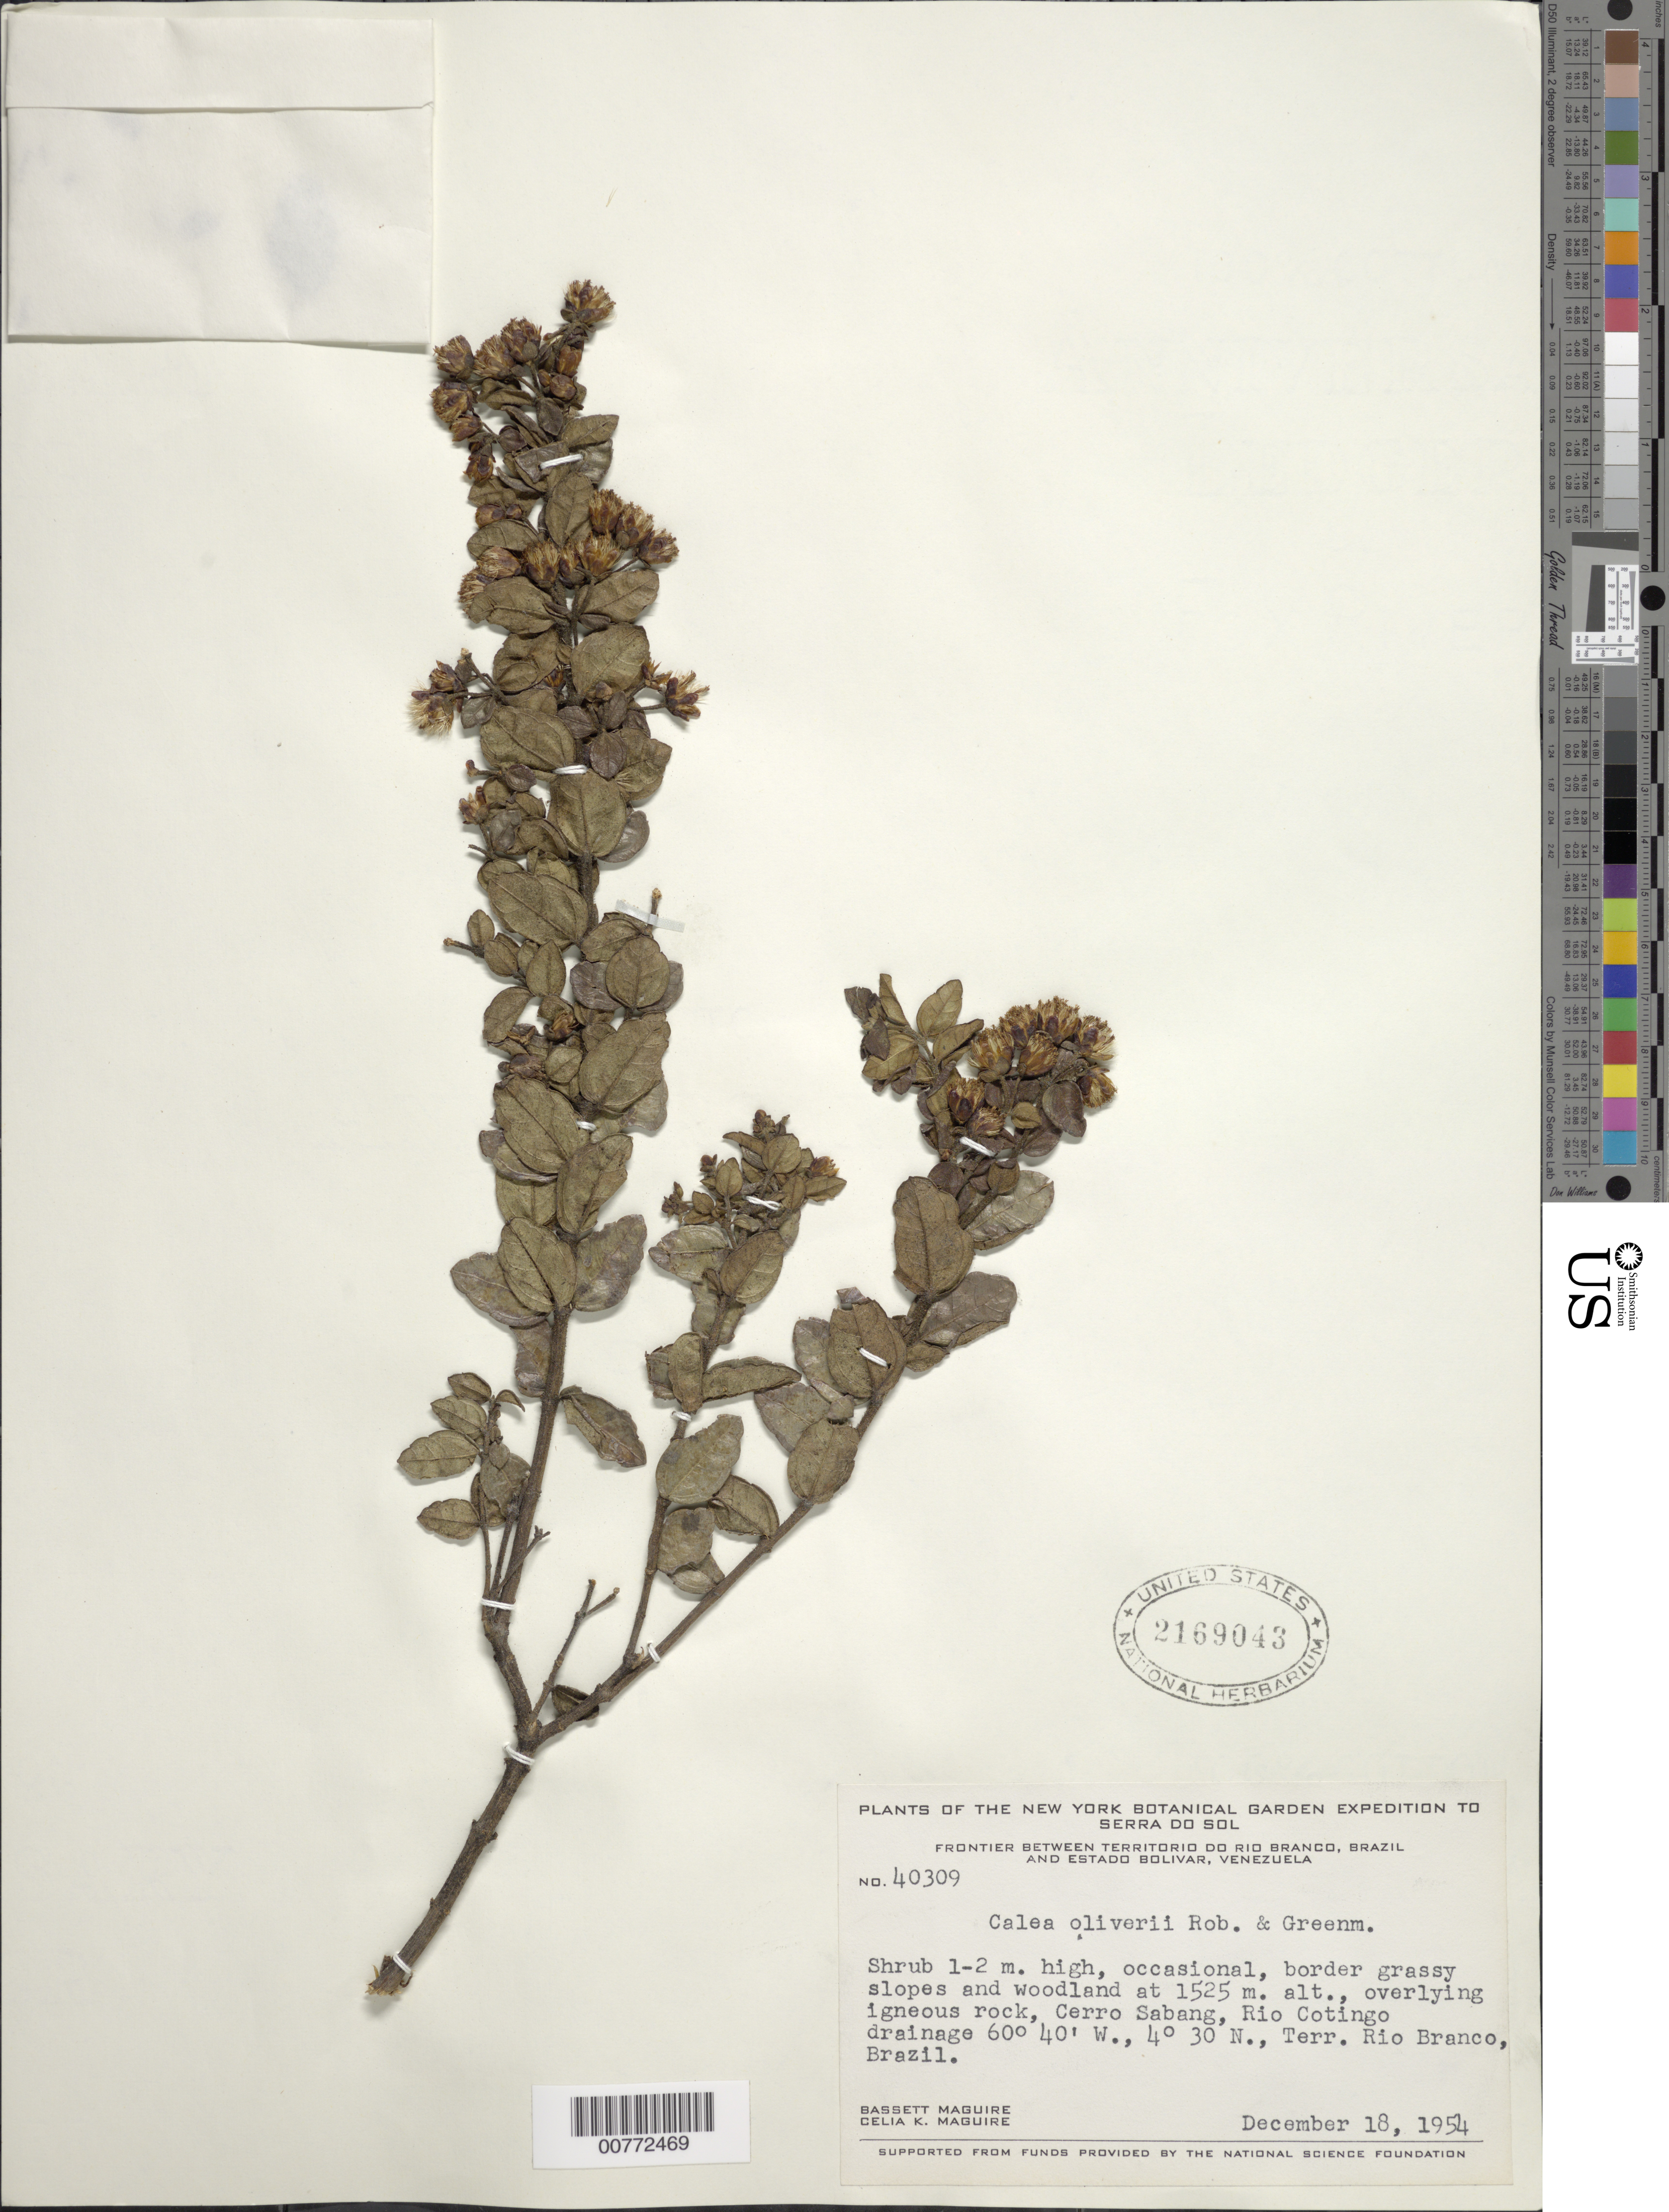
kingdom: Plantae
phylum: Tracheophyta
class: Magnoliopsida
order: Asterales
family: Asteraceae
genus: Calea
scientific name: Calea oliveri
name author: B.L. Rob. & Greenm.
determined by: Bueno, Vinicius Resende, (ICN), Universidade Federal do Rio Grande do Sul (BRAZIL)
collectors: B. Maguire & C. K. Maguire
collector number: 40309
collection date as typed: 16-Dec-54 to 18-Dec-54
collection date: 1954-12-16/1954-12-18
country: Venezuela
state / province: Bolívar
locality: Serra Sabang, 5 km SE of; frontier between territorío do Río Branco, Brazil and estado Bolívar, Venezuela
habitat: Border grassy slopes and woodland, overlying igneous rock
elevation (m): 1525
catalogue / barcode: US 2169043